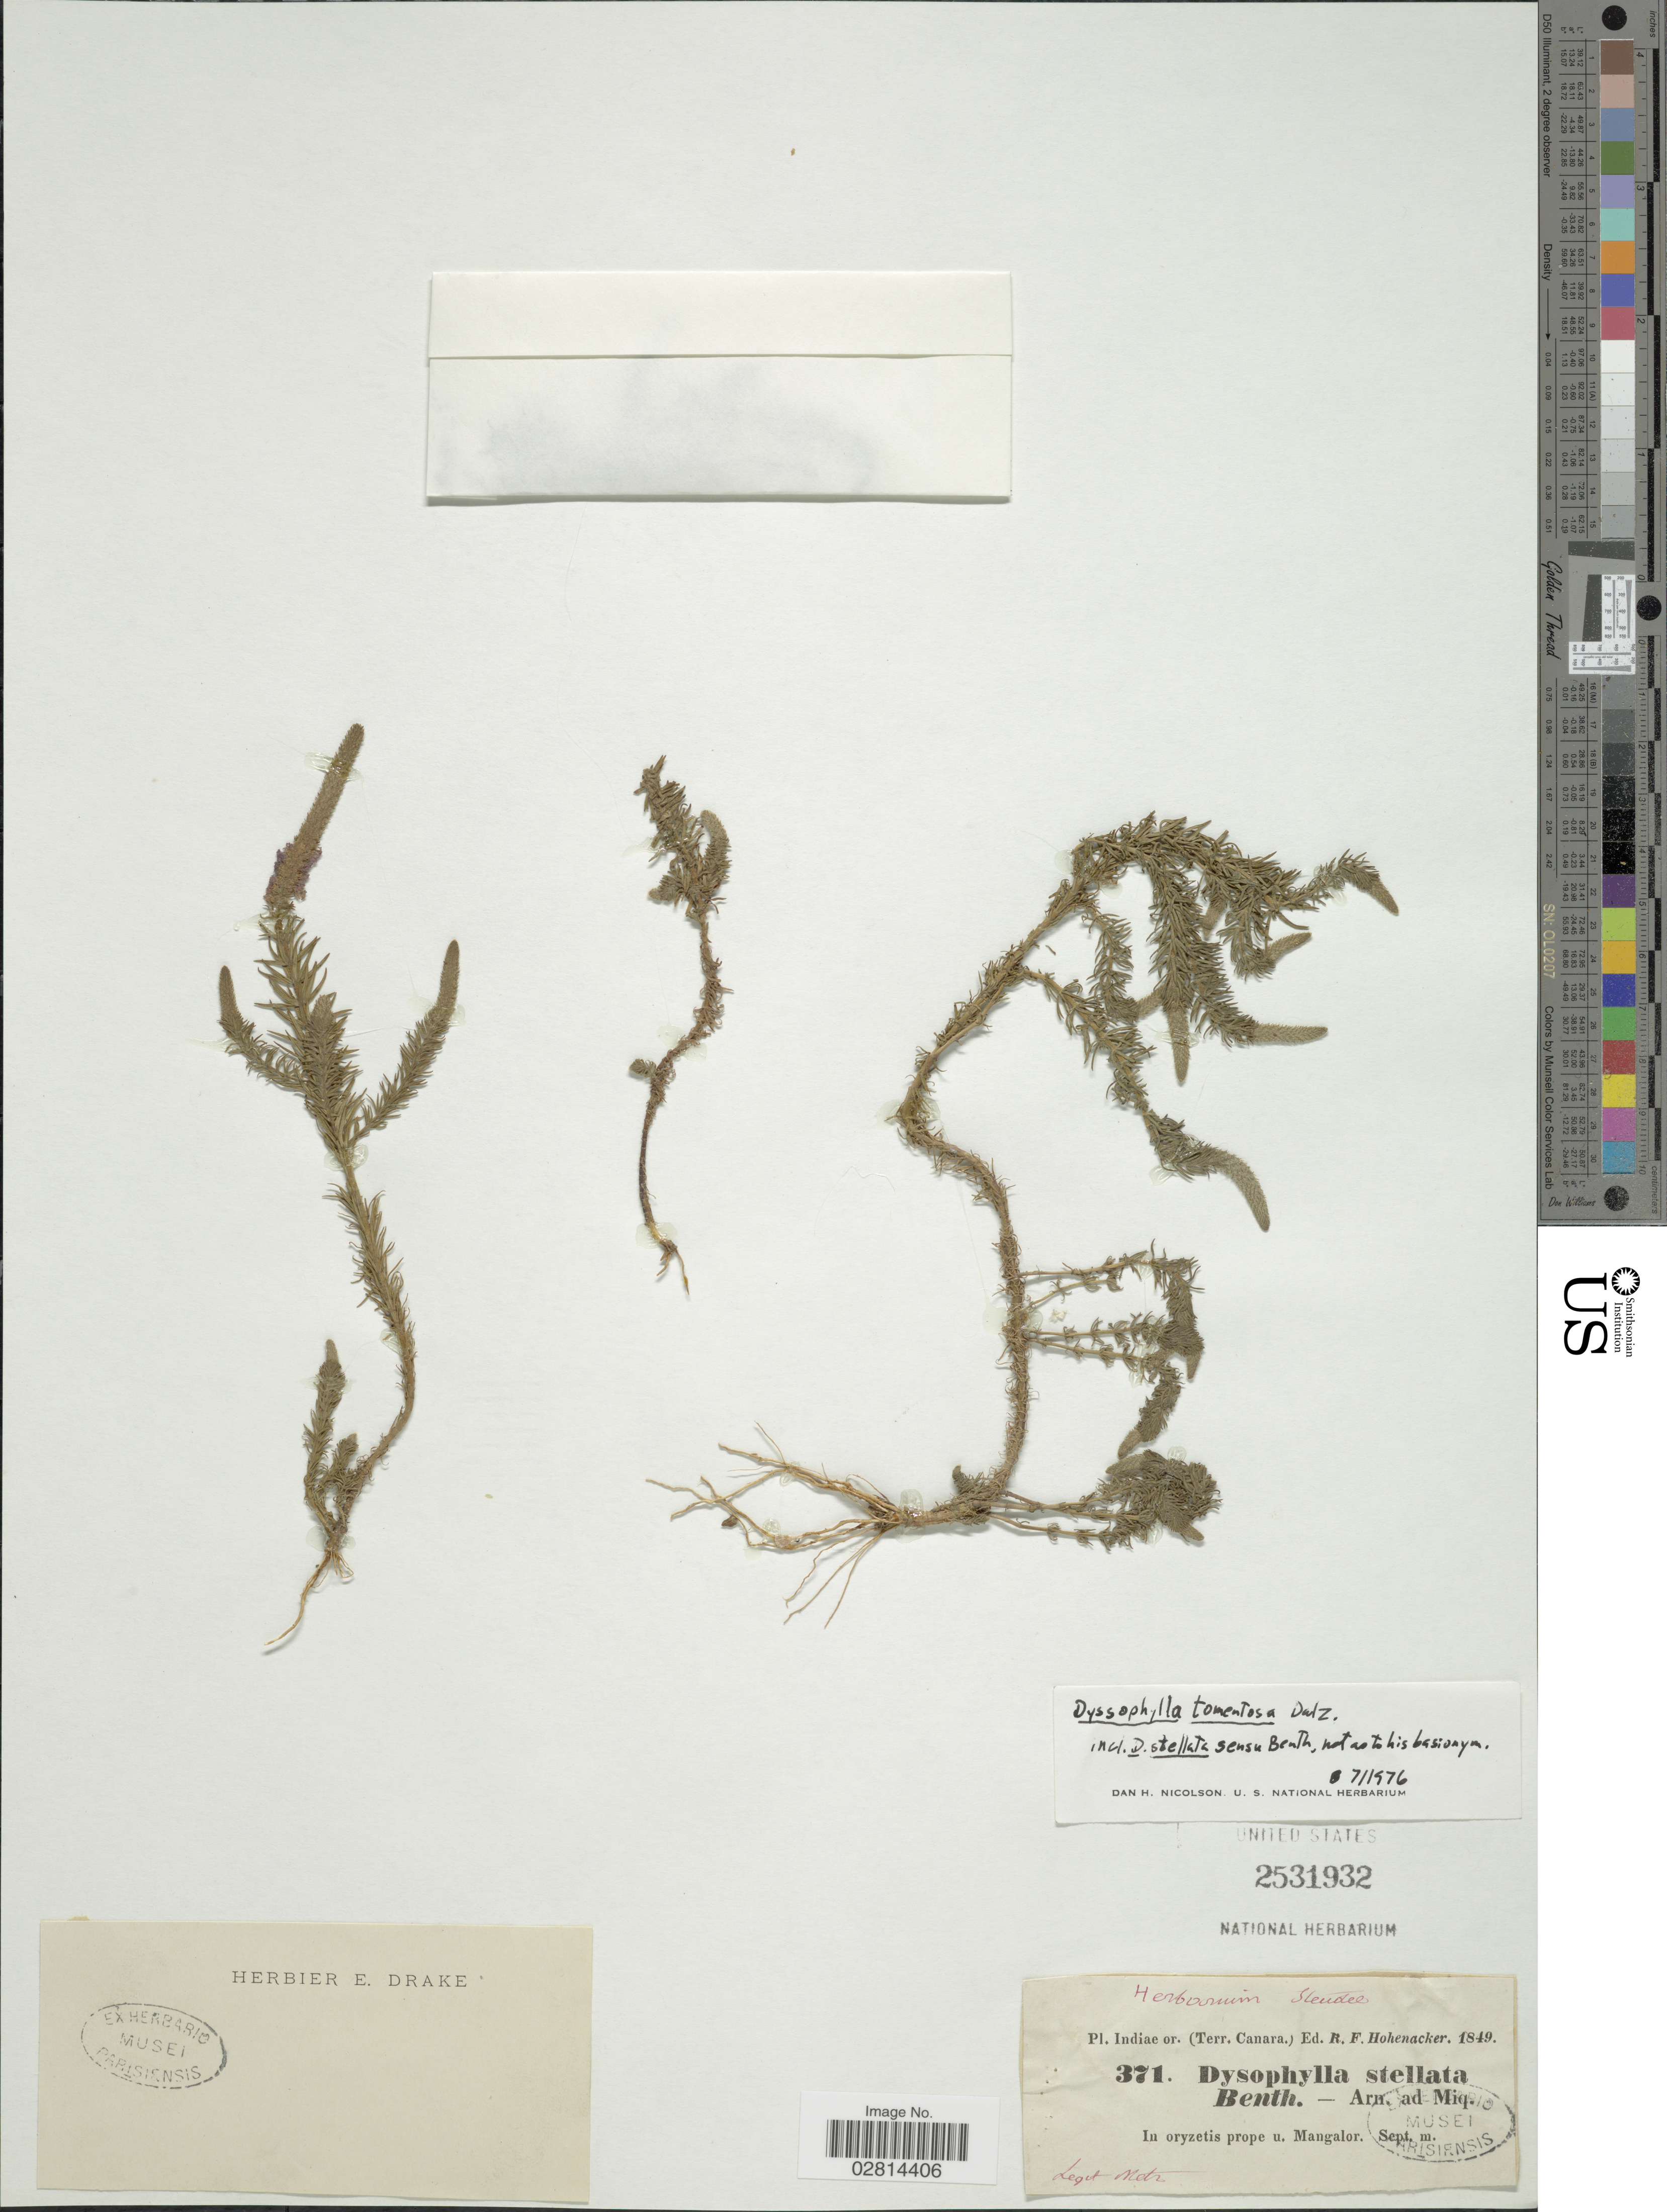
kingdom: Plantae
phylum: Tracheophyta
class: Magnoliopsida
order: Lamiales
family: Lamiaceae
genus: Pogostemon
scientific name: Pogostemon stellatus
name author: (Lour.) Kuntze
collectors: -. Metz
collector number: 371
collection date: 1849-09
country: India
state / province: Karnataka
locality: Indiae or. (Terr. Canara.). In oryzetis prope u. Mangalor.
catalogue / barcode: US 2531932